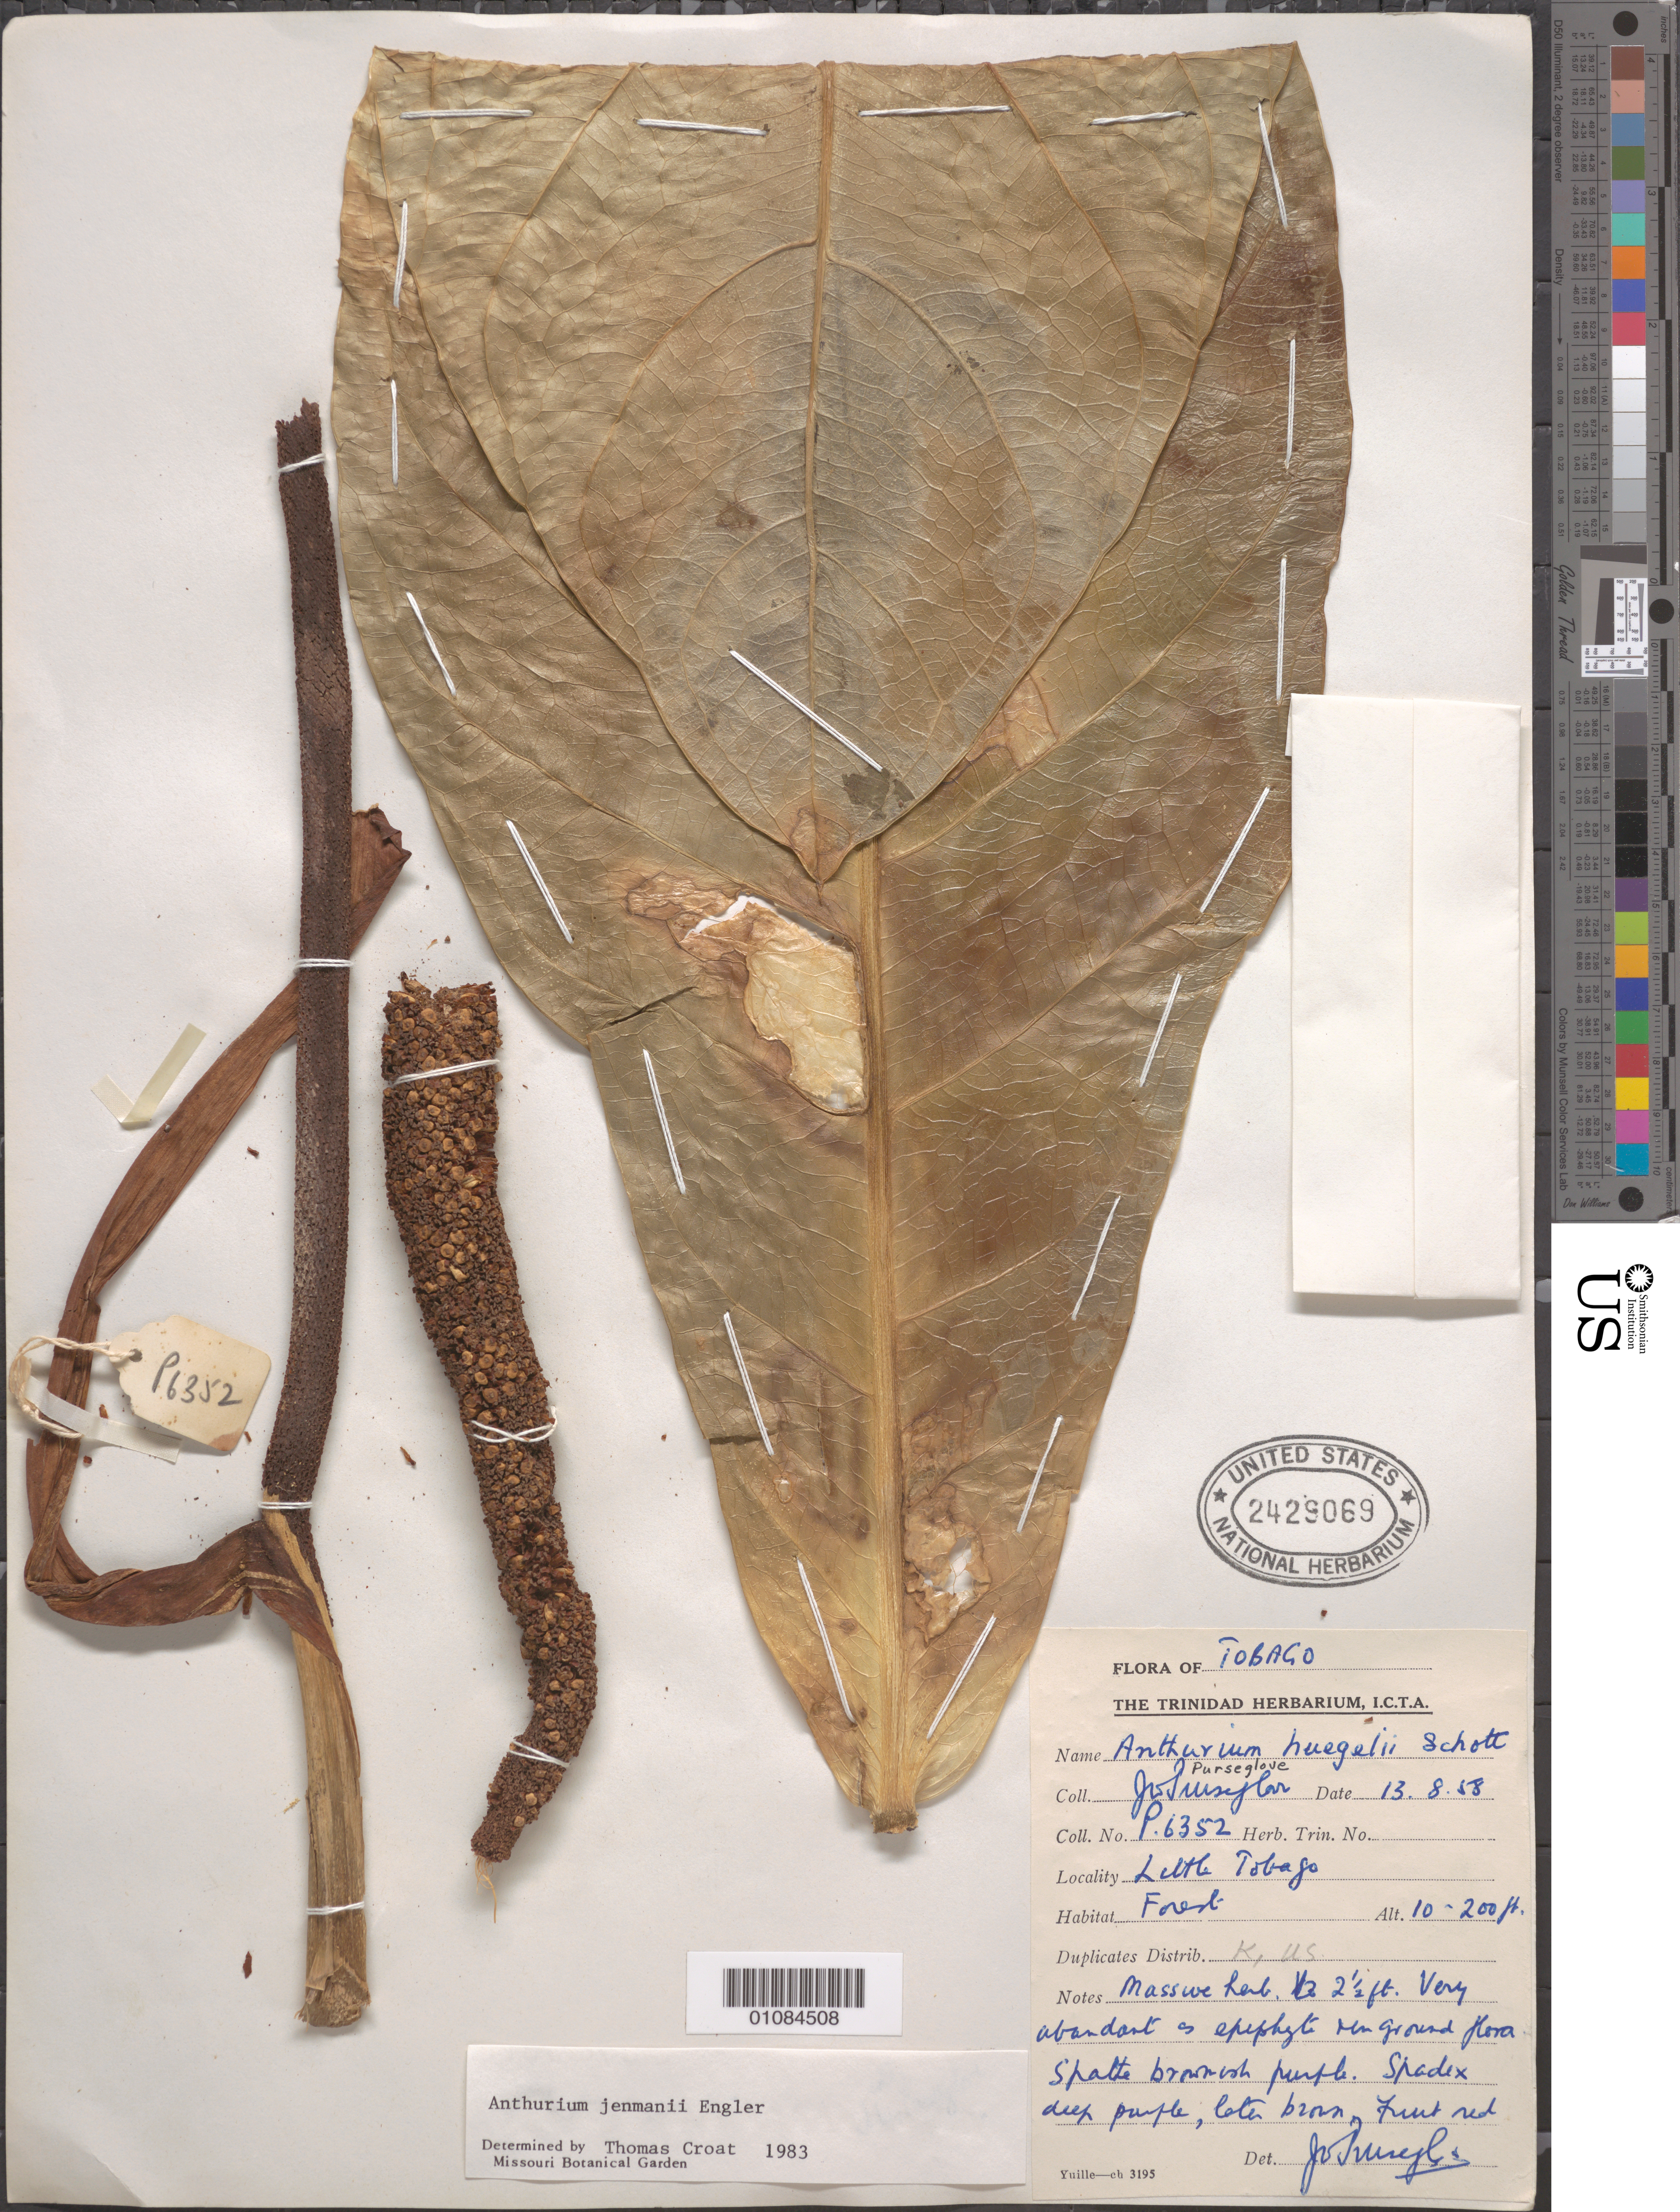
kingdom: Plantae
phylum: Tracheophyta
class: Liliopsida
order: Alismatales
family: Araceae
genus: Anthurium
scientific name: Anthurium jenmanii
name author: Engl.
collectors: J. Purseglove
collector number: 6352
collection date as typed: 13 Aug 1958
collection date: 1958-08-13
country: Trinidad and Tobago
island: Tobago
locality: Little Tobago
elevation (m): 3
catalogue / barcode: US 2429069